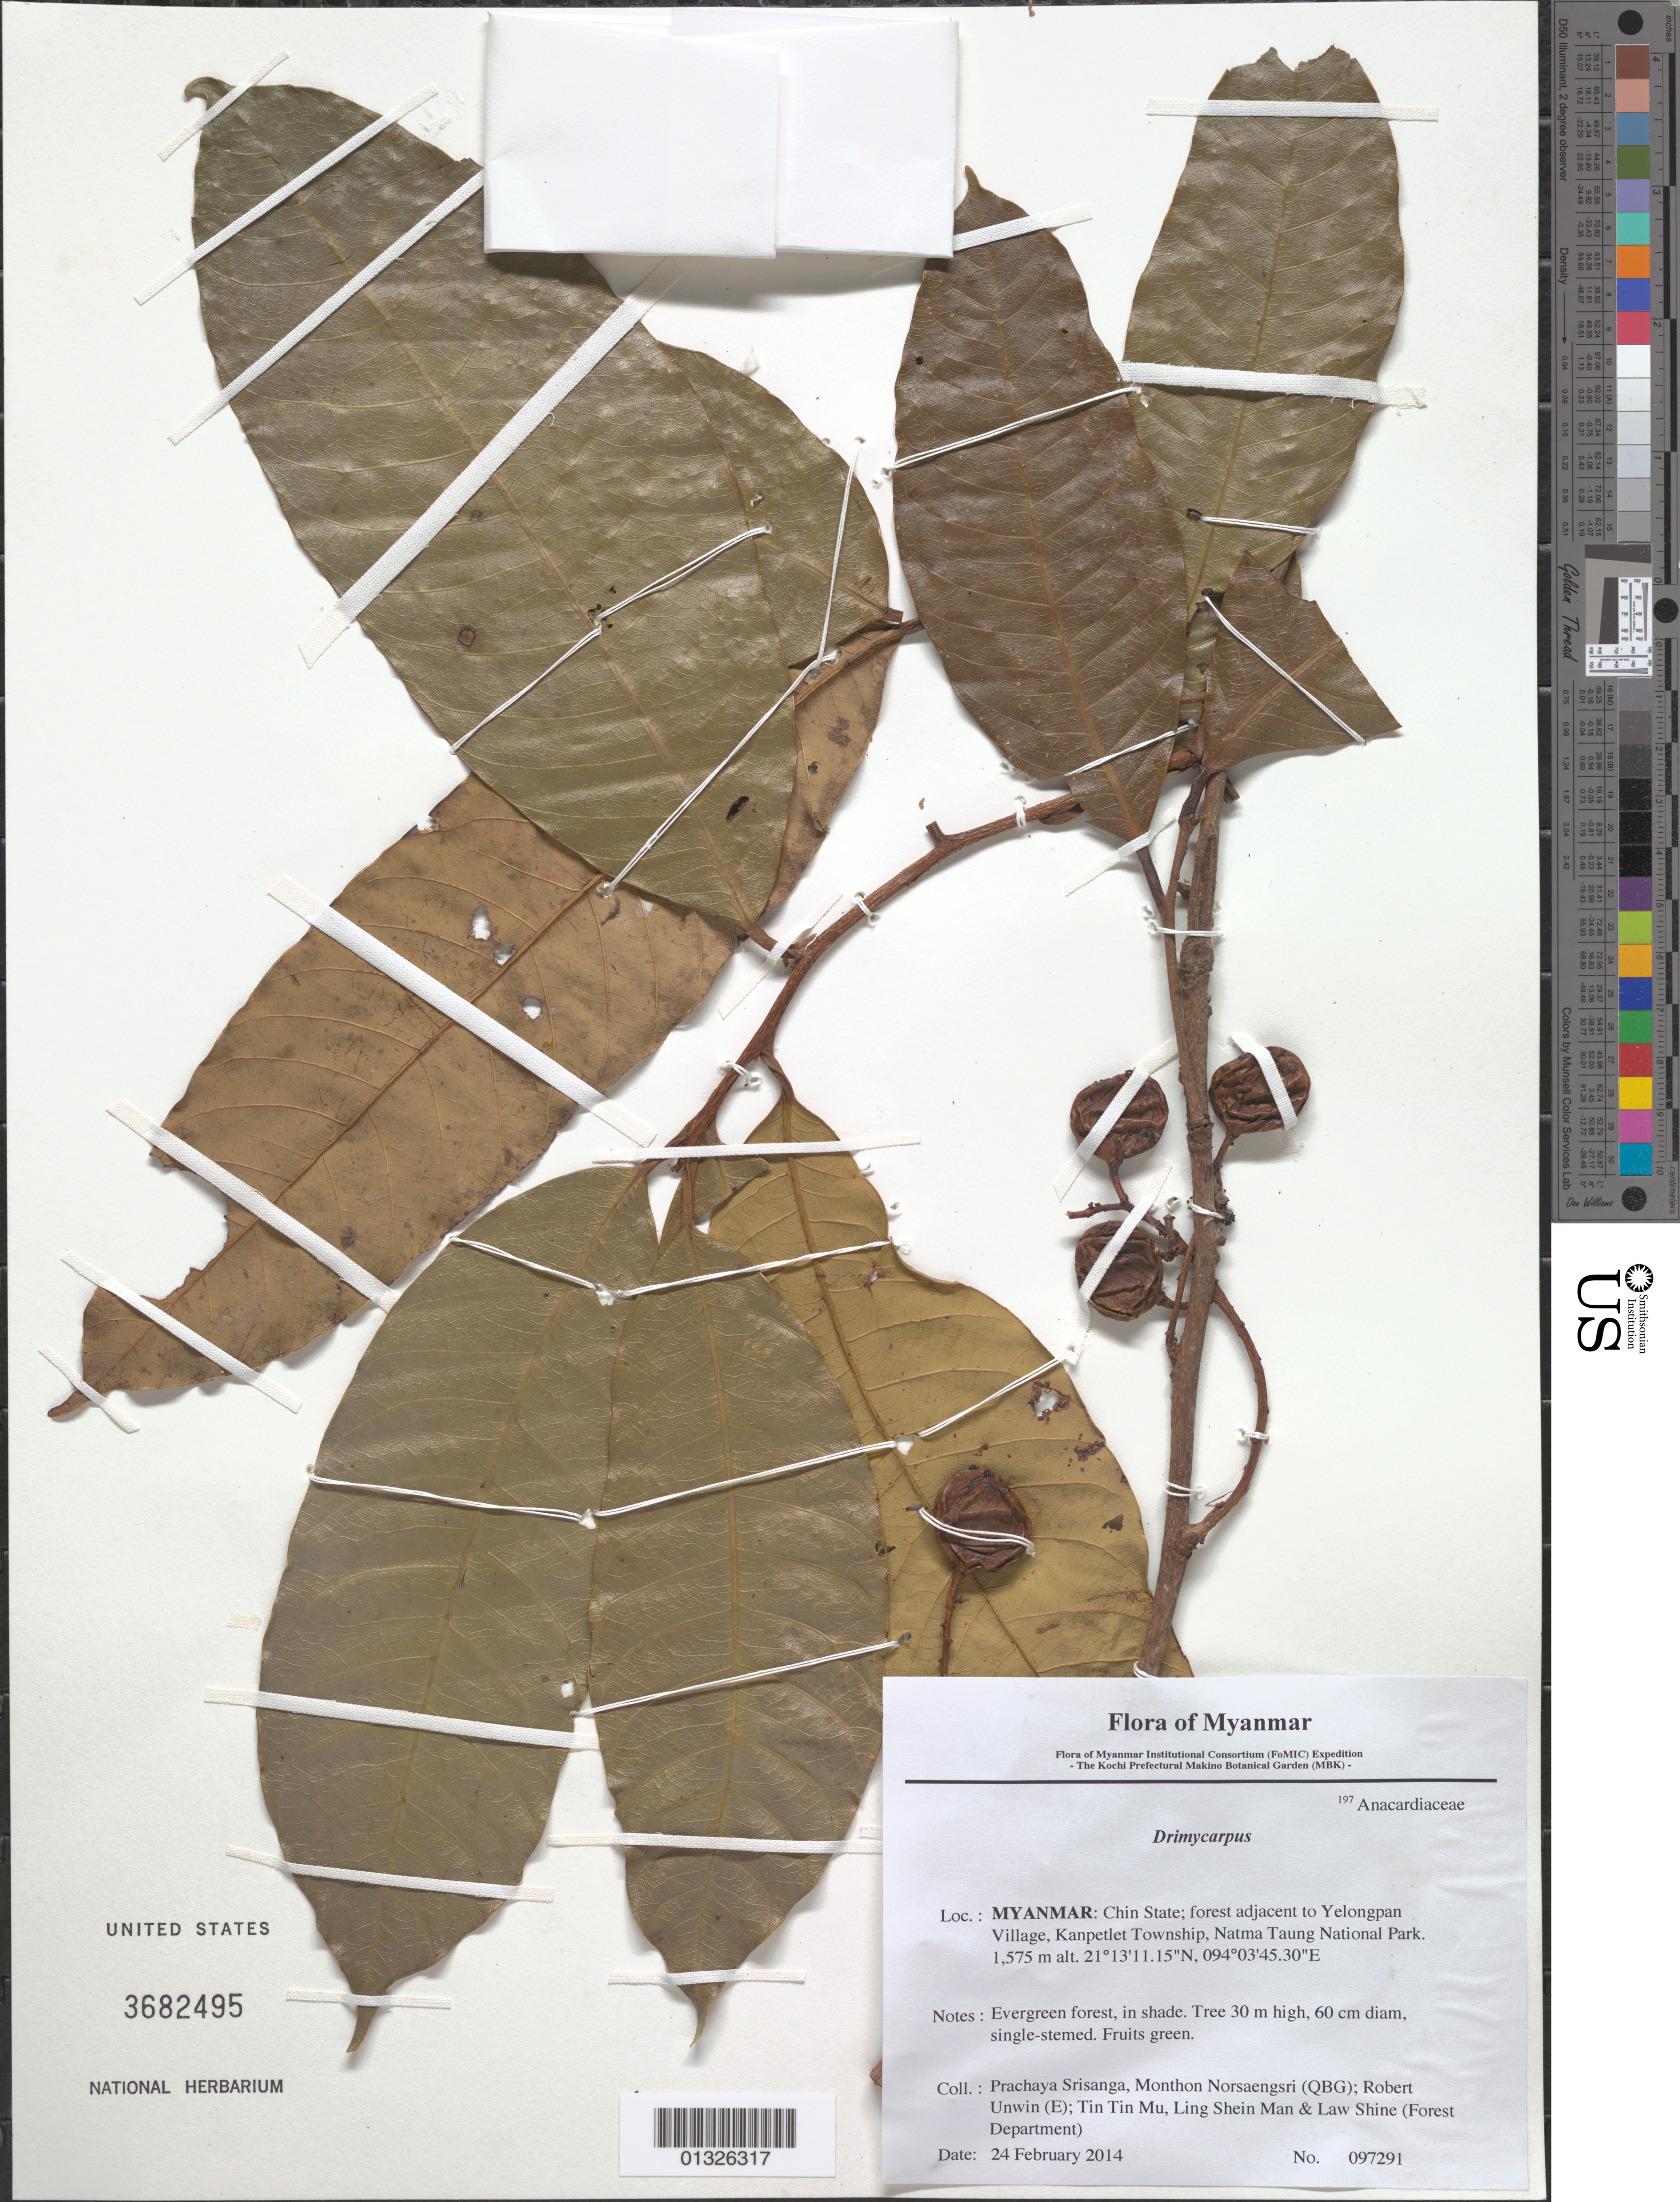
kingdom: Plantae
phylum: Tracheophyta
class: Magnoliopsida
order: Sapindales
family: Anacardiaceae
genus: Drimycarpus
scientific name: Drimycarpus sp.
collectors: P. Srisanga, M. Norsaengsri, R. Unwin, Tin Tin Mu, Ling Shein Man & L. Shine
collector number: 97291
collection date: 2014-02-24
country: Myanmar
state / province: Chin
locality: Forest adjacent to Yelongpan Village, Kanpetlet Township, Natma Taung National Park.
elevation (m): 1575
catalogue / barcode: US 3682495